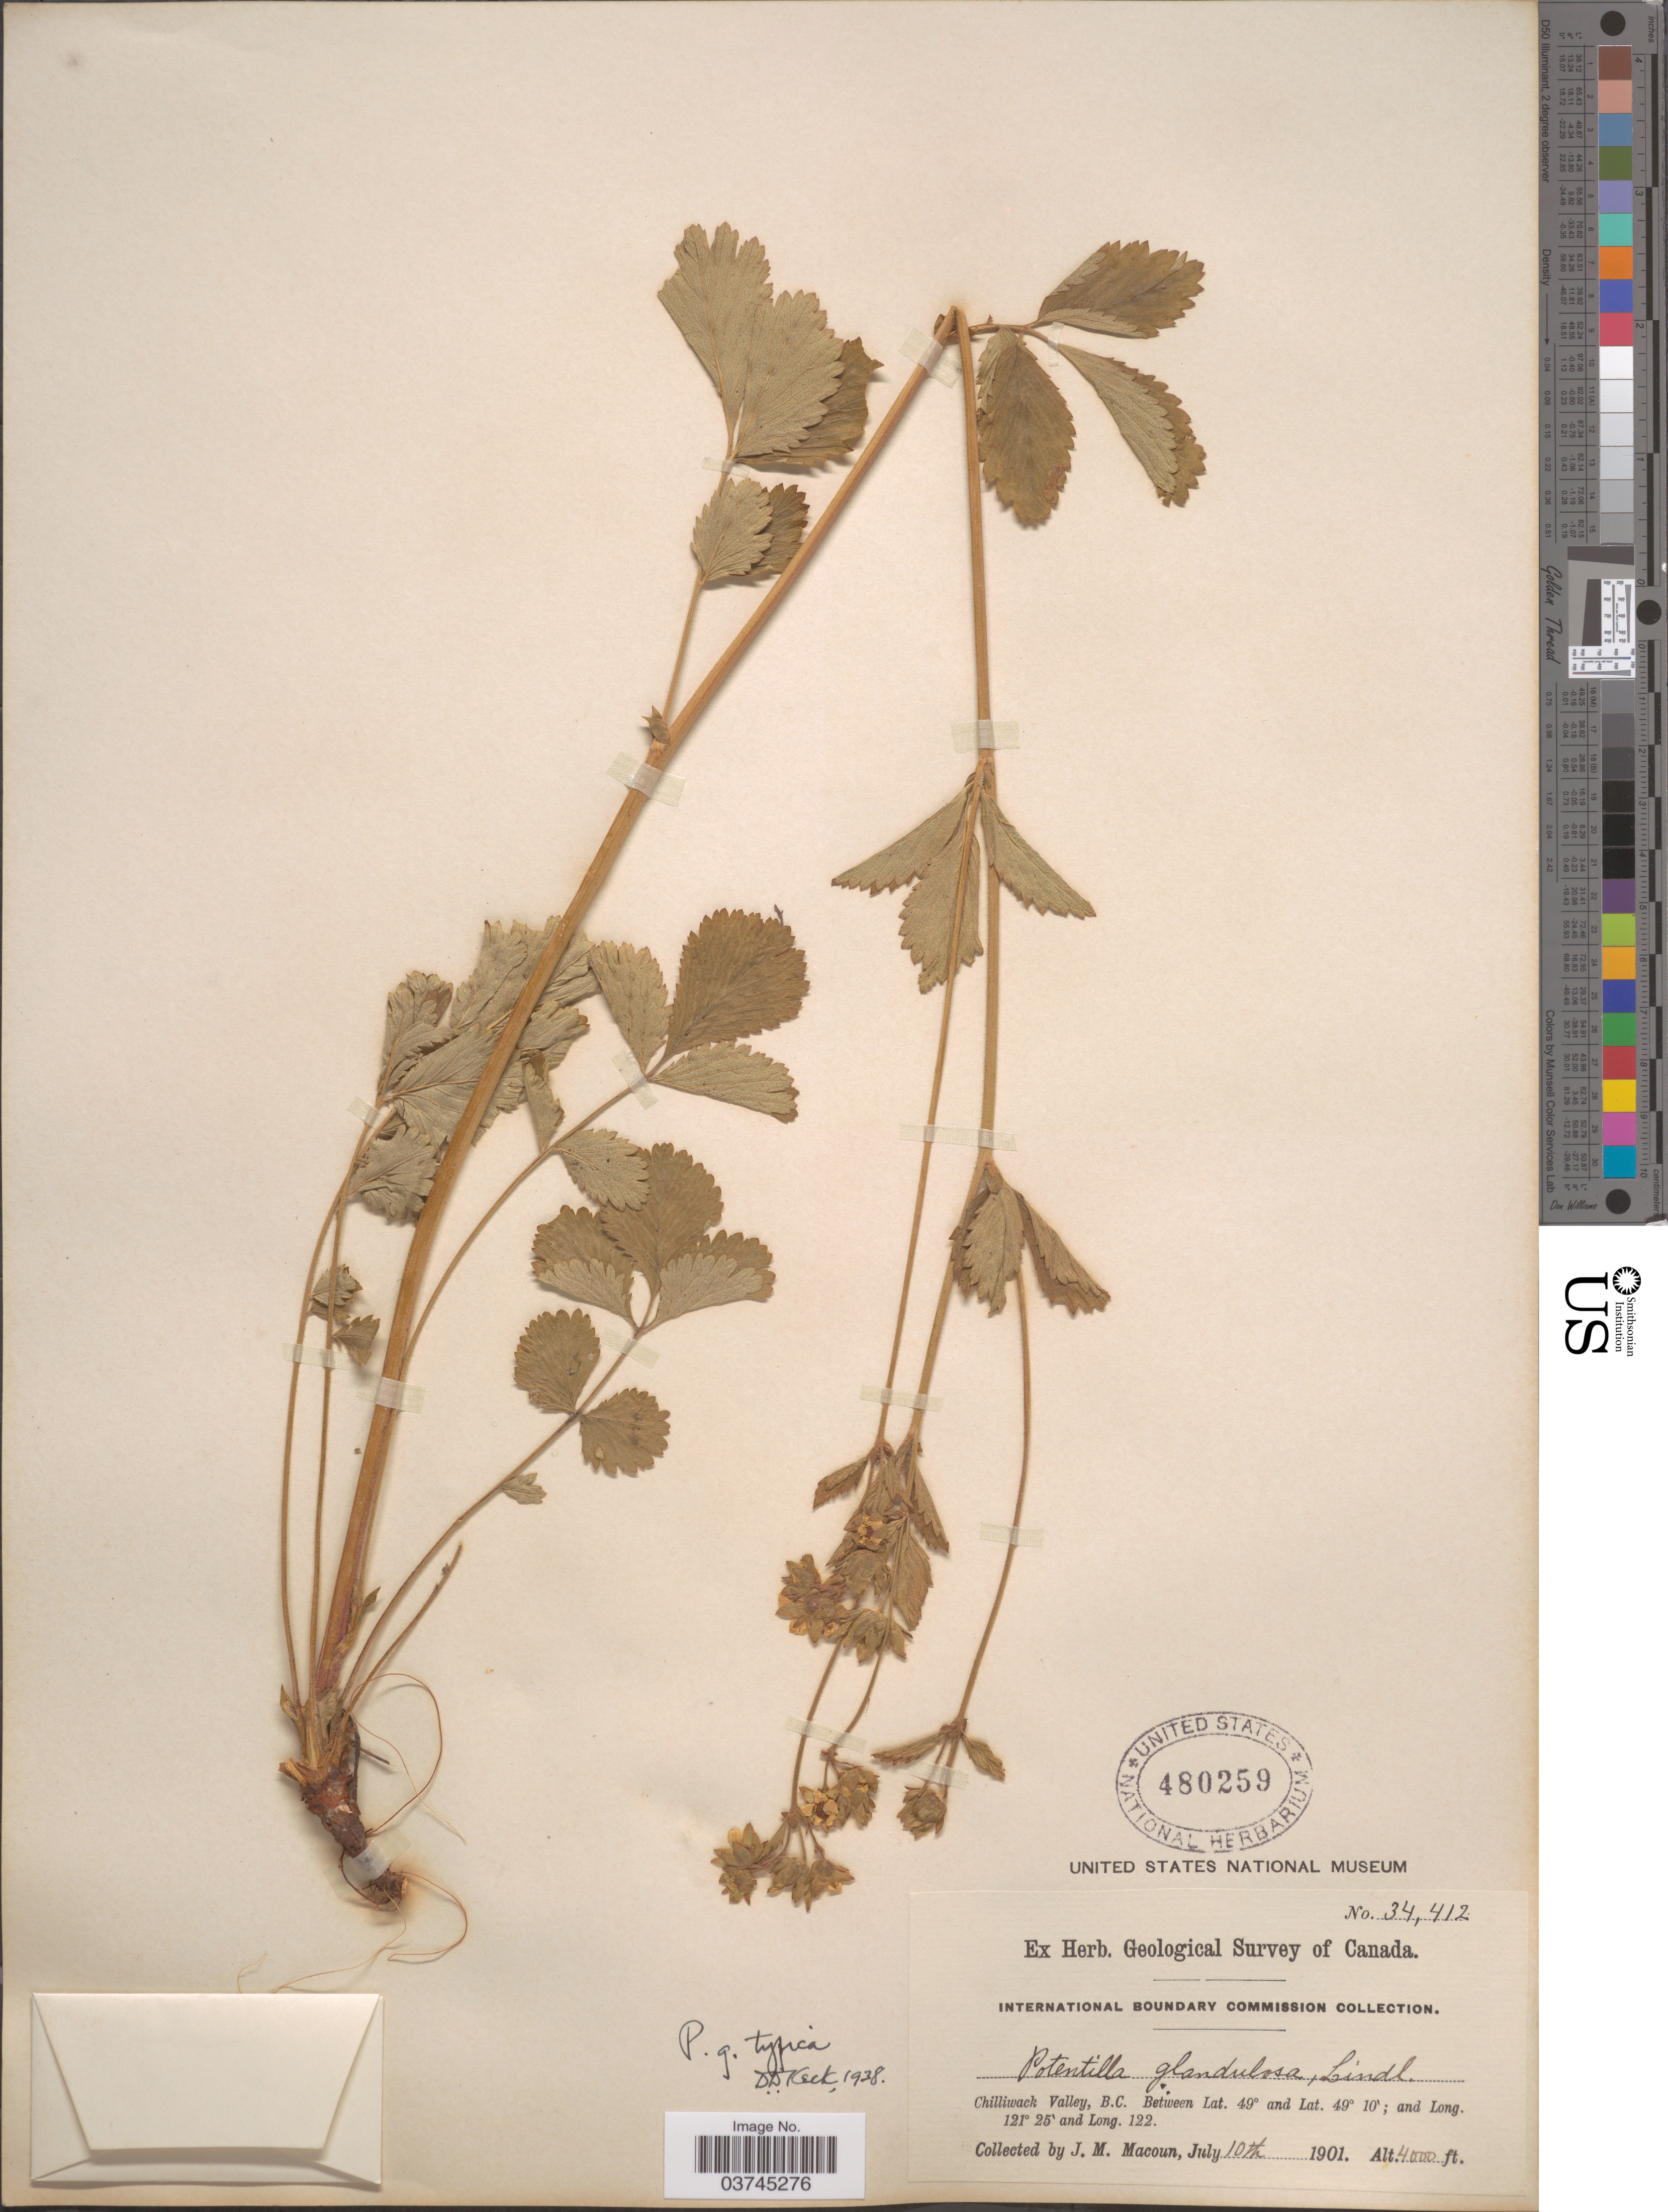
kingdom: Plantae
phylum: Tracheophyta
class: Magnoliopsida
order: Rosales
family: Rosaceae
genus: Drymocallis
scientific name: Drymocallis glandulosa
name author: (Lindl.) Rydb.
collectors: J. M. Macoun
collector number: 34412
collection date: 1901-07-10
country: Canada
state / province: British Columbia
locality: Chilliwack Valley.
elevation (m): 1219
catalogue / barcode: US 480259